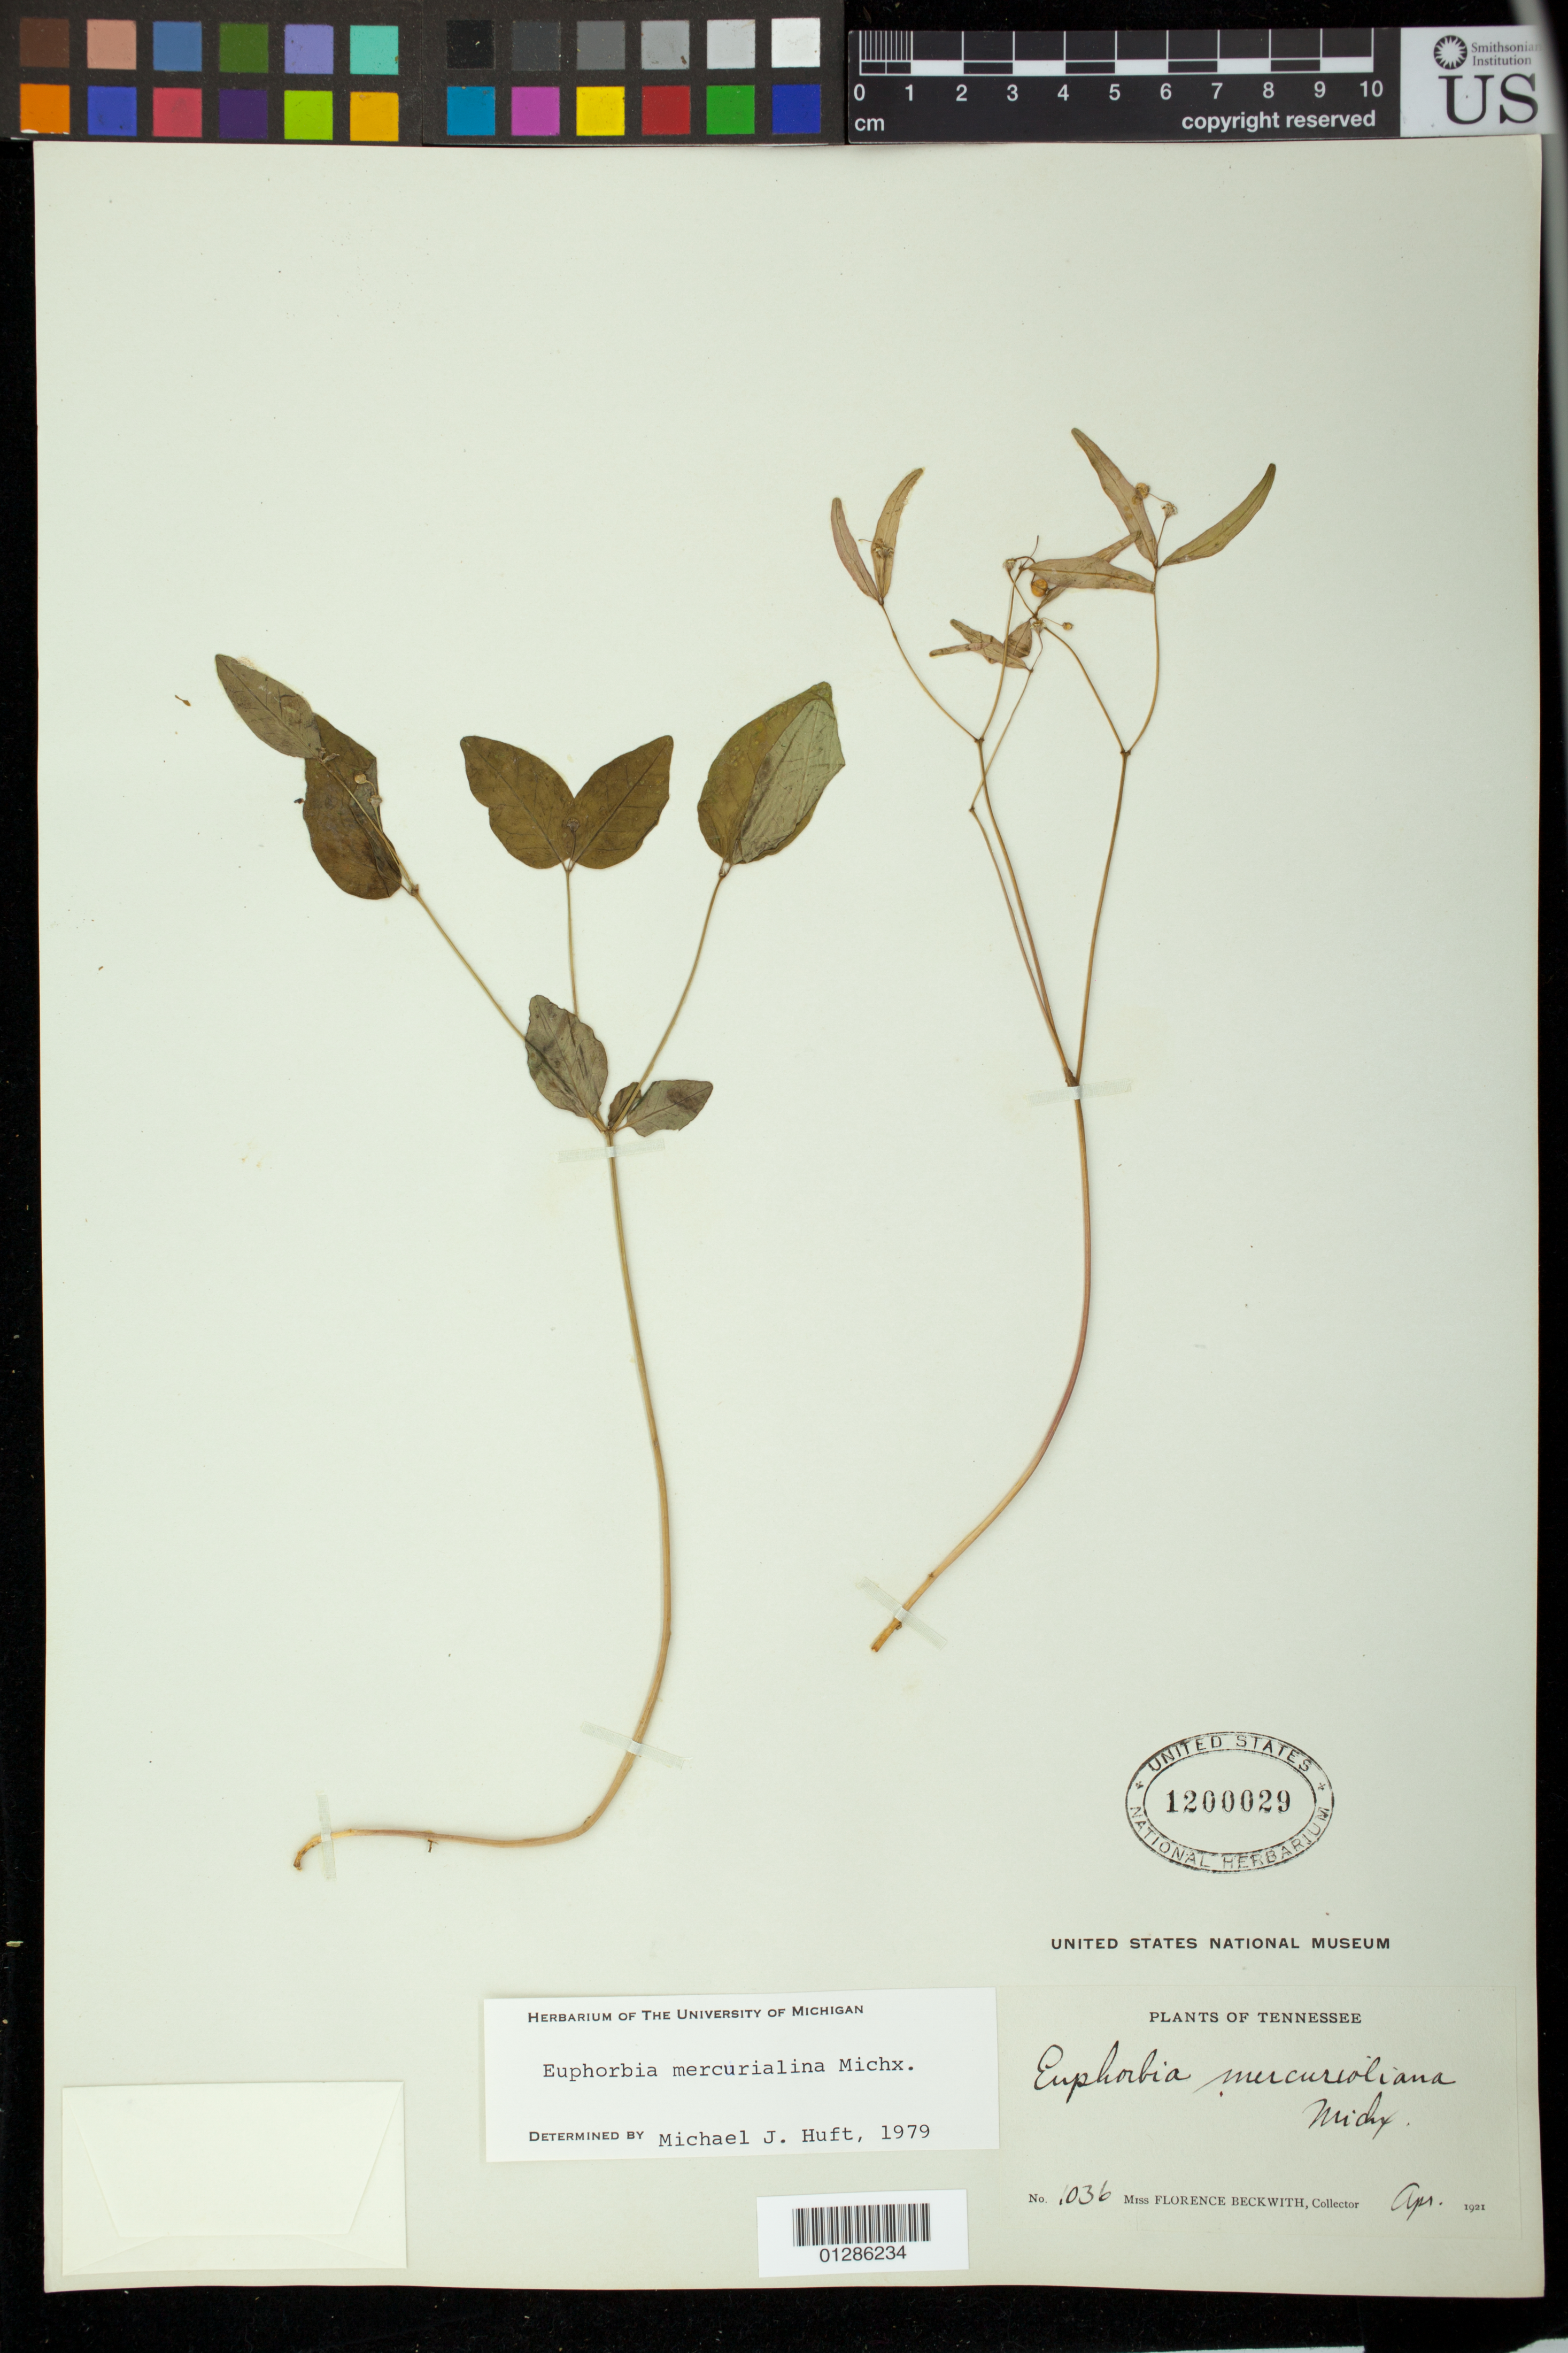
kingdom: Plantae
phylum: Tracheophyta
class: Magnoliopsida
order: Malpighiales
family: Euphorbiaceae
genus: Euphorbia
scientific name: Euphorbia mercurialina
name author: Michx.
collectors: F. Beckwith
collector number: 1036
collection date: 1921-04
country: United States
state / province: Tennessee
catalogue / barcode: US 1200029